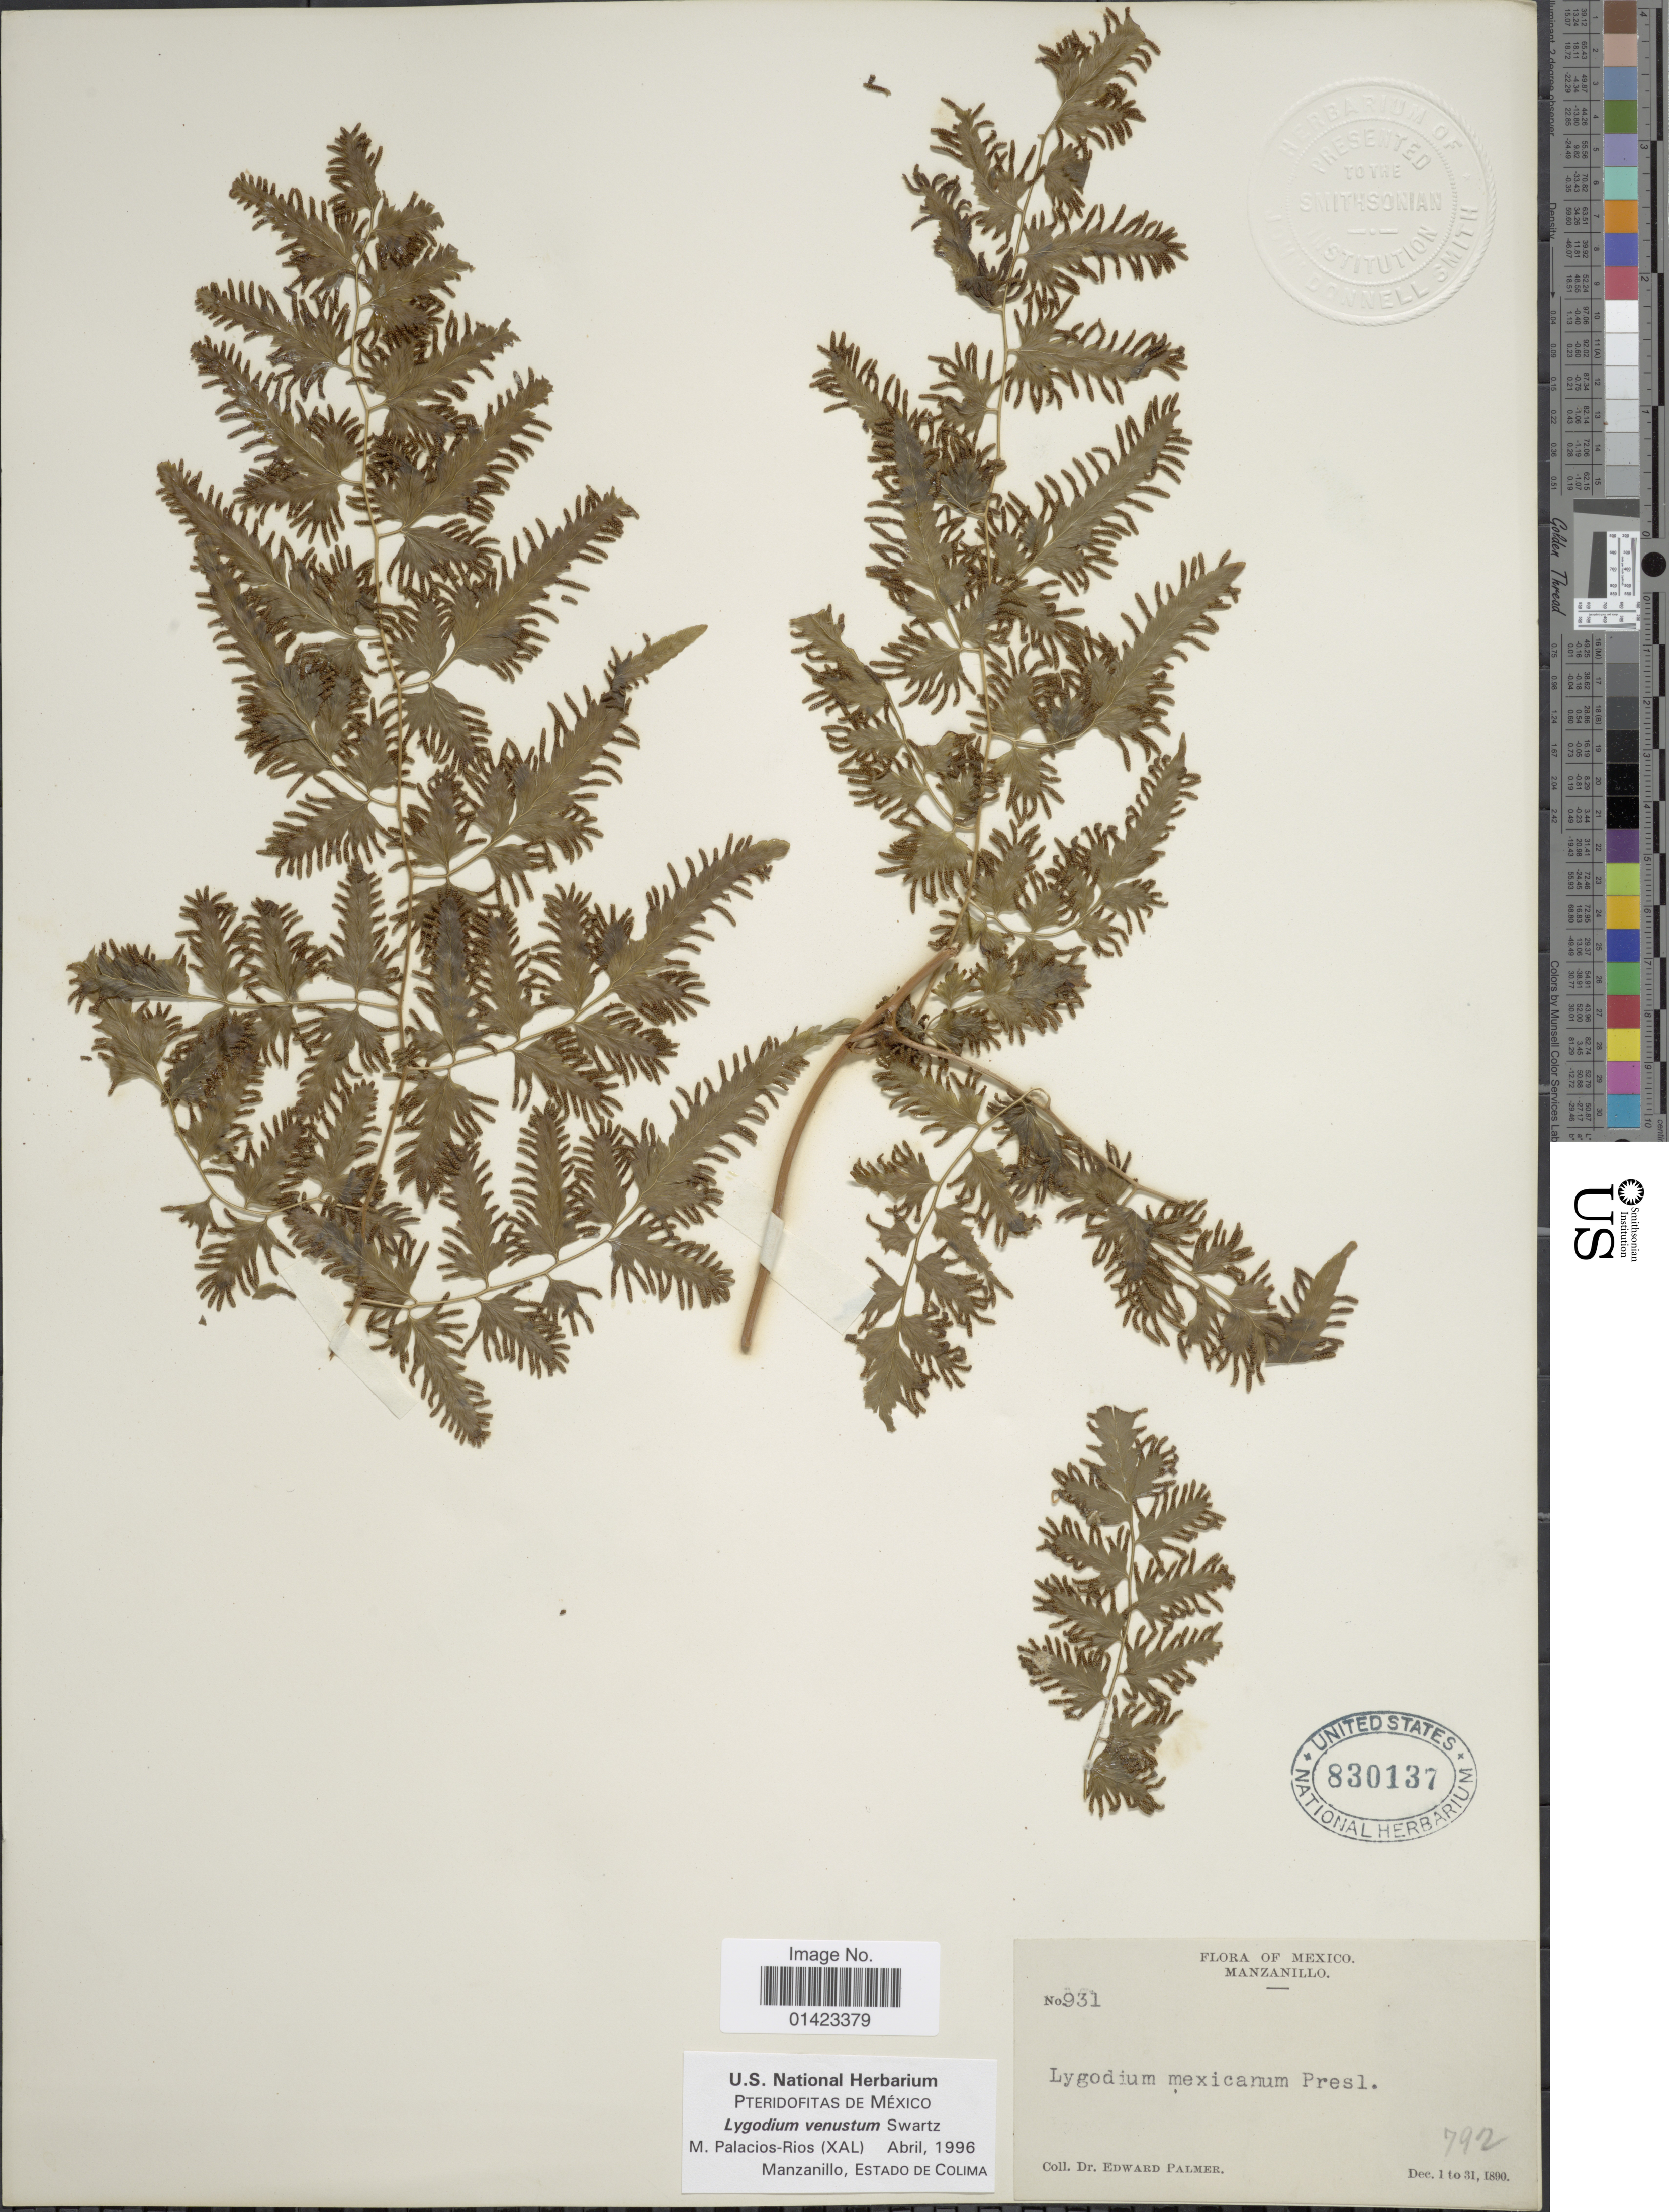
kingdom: Plantae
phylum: Tracheophyta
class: Polypodiopsida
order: Schizaeales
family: Lygodiaceae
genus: Lygodium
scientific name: Lygodium venustum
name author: Sw.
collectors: E. Palmer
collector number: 931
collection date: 1890-12-01/1890-12-31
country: Mexico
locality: Manzanillo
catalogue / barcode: US 830137